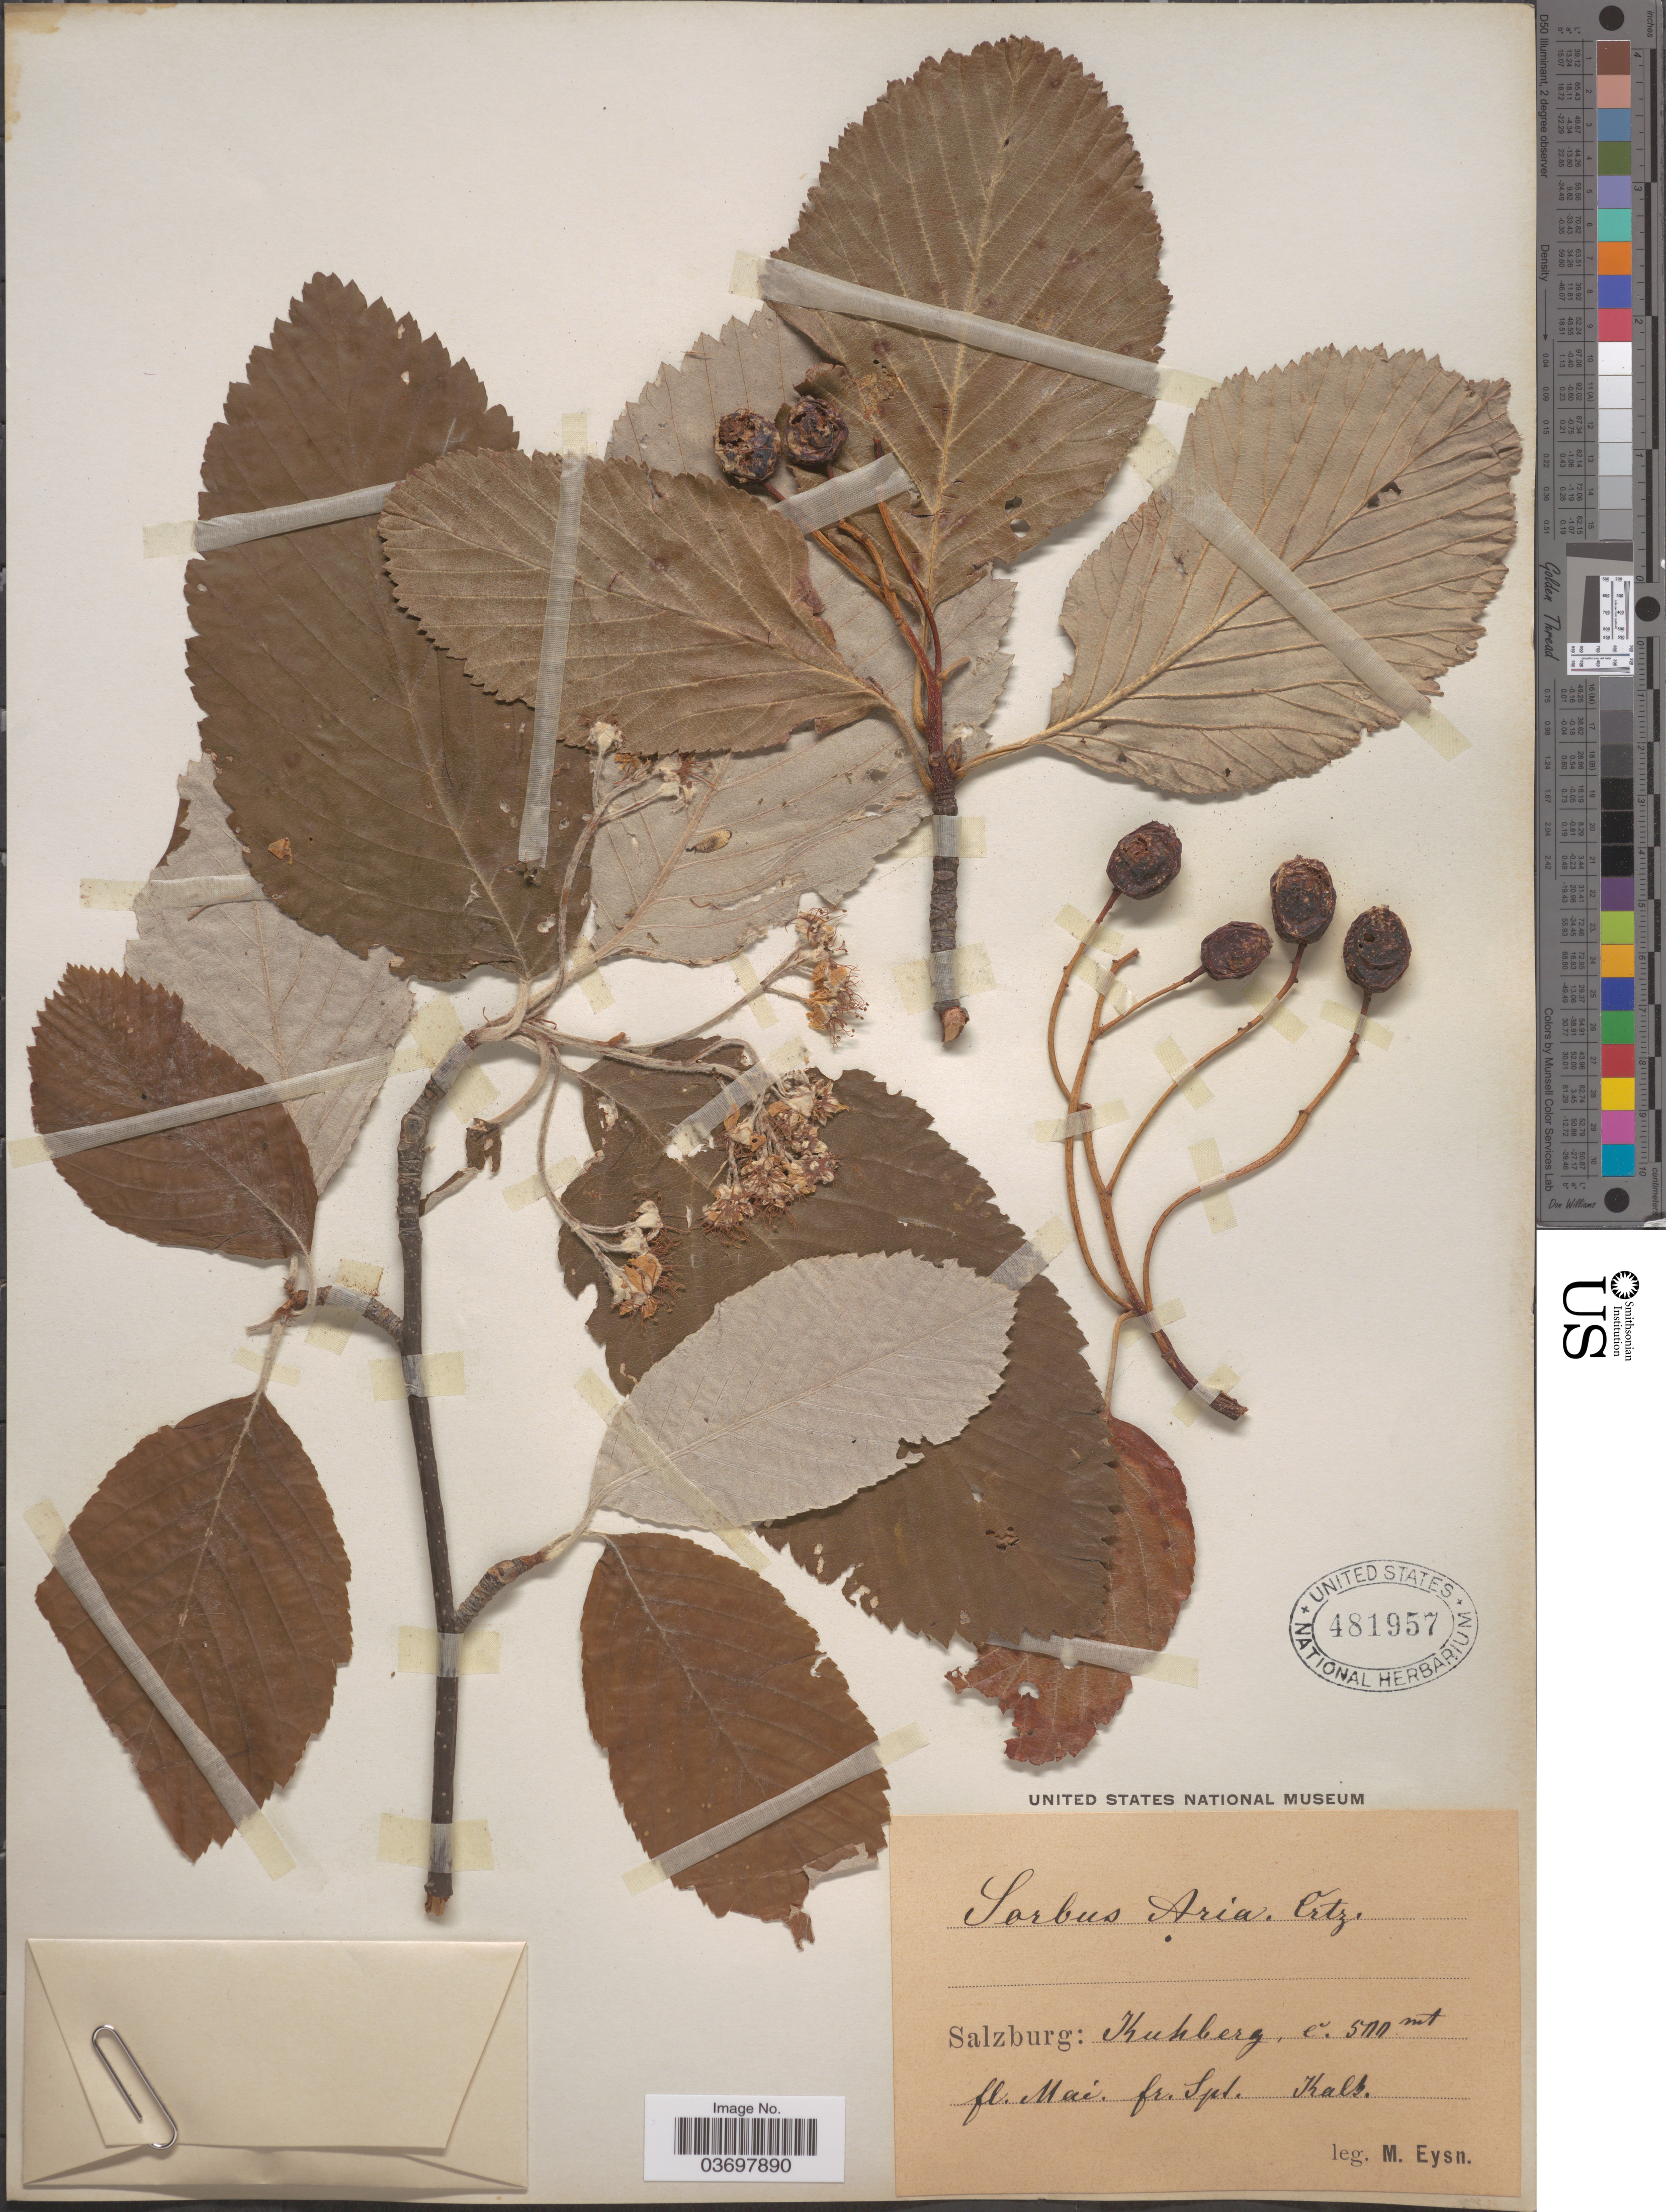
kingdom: Plantae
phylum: Tracheophyta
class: Magnoliopsida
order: Rosales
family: Rosaceae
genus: Sorbus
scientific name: Sorbus aria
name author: (L.) Crantz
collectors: M. Eysn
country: Austria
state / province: Salzburg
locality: Kuhberg. Kalk.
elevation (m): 500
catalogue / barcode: US 481957